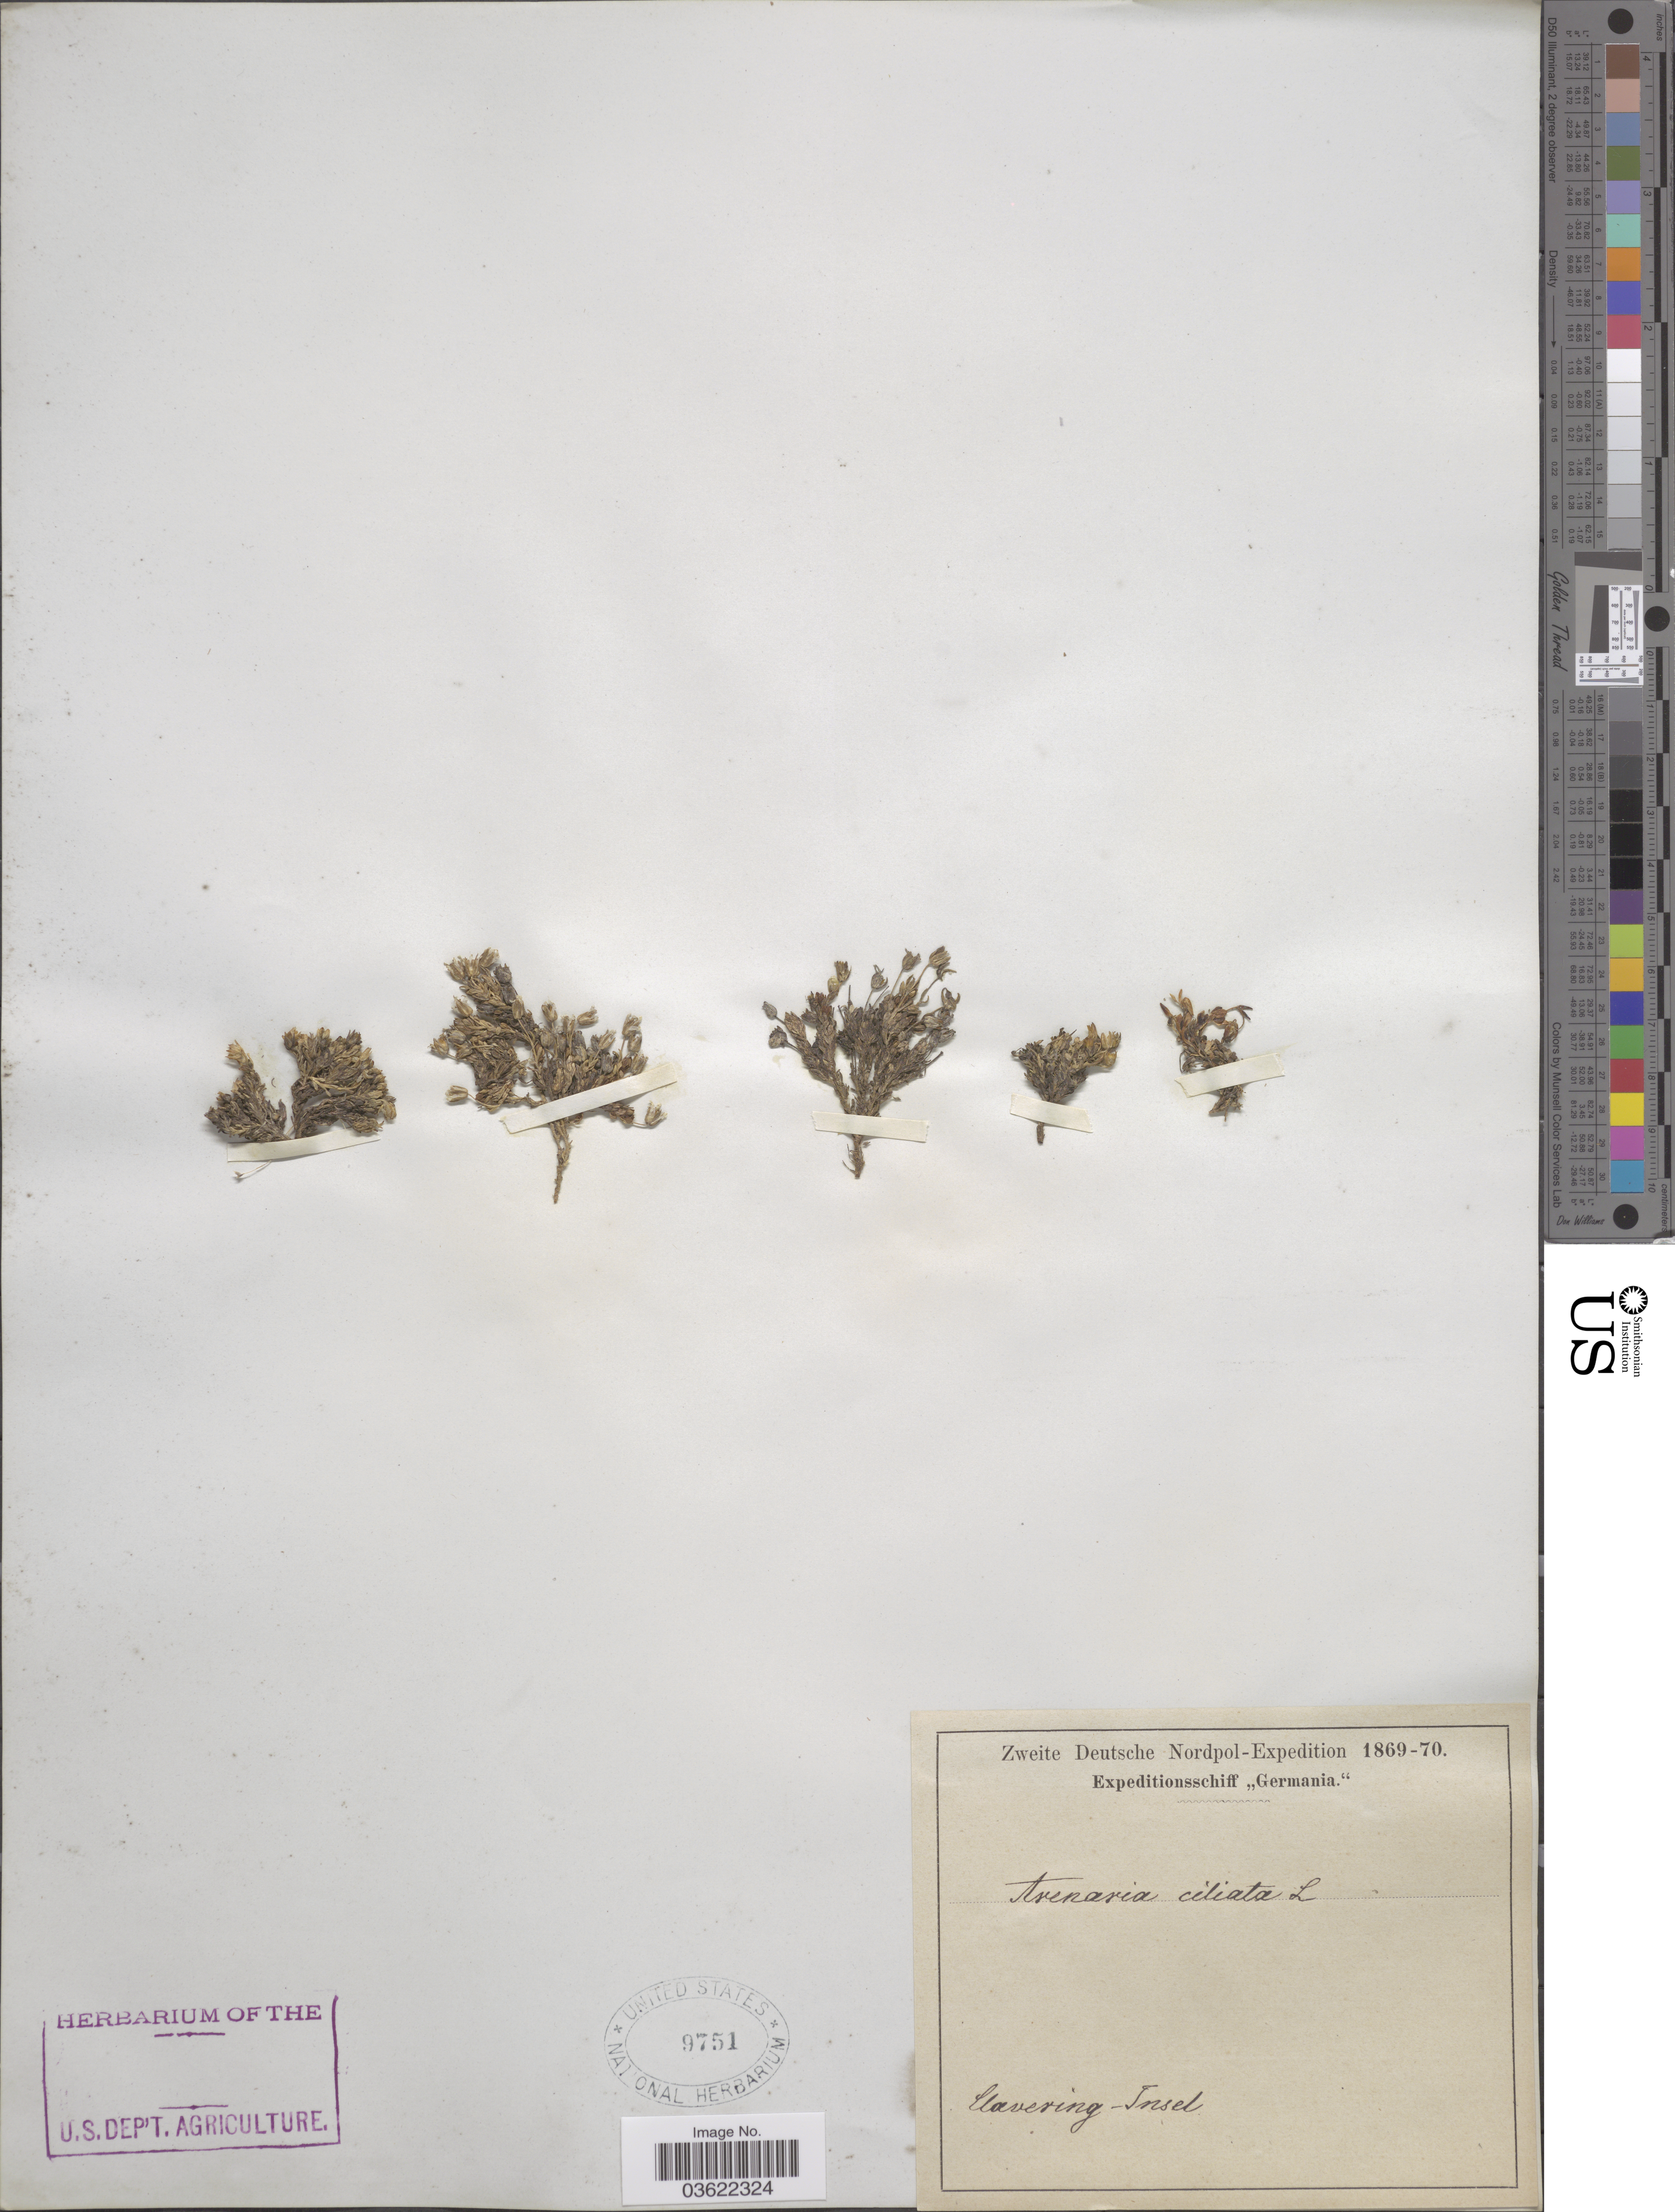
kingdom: Plantae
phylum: Tracheophyta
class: Magnoliopsida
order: Caryophyllales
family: Caryophyllaceae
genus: Arenaria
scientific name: Arenaria ciliata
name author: L.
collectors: Expeditionsschiff "Germania"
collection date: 1869/1870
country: Germany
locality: Zweite Deutsche Nordpol. Clavering-Insel.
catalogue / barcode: US 9751